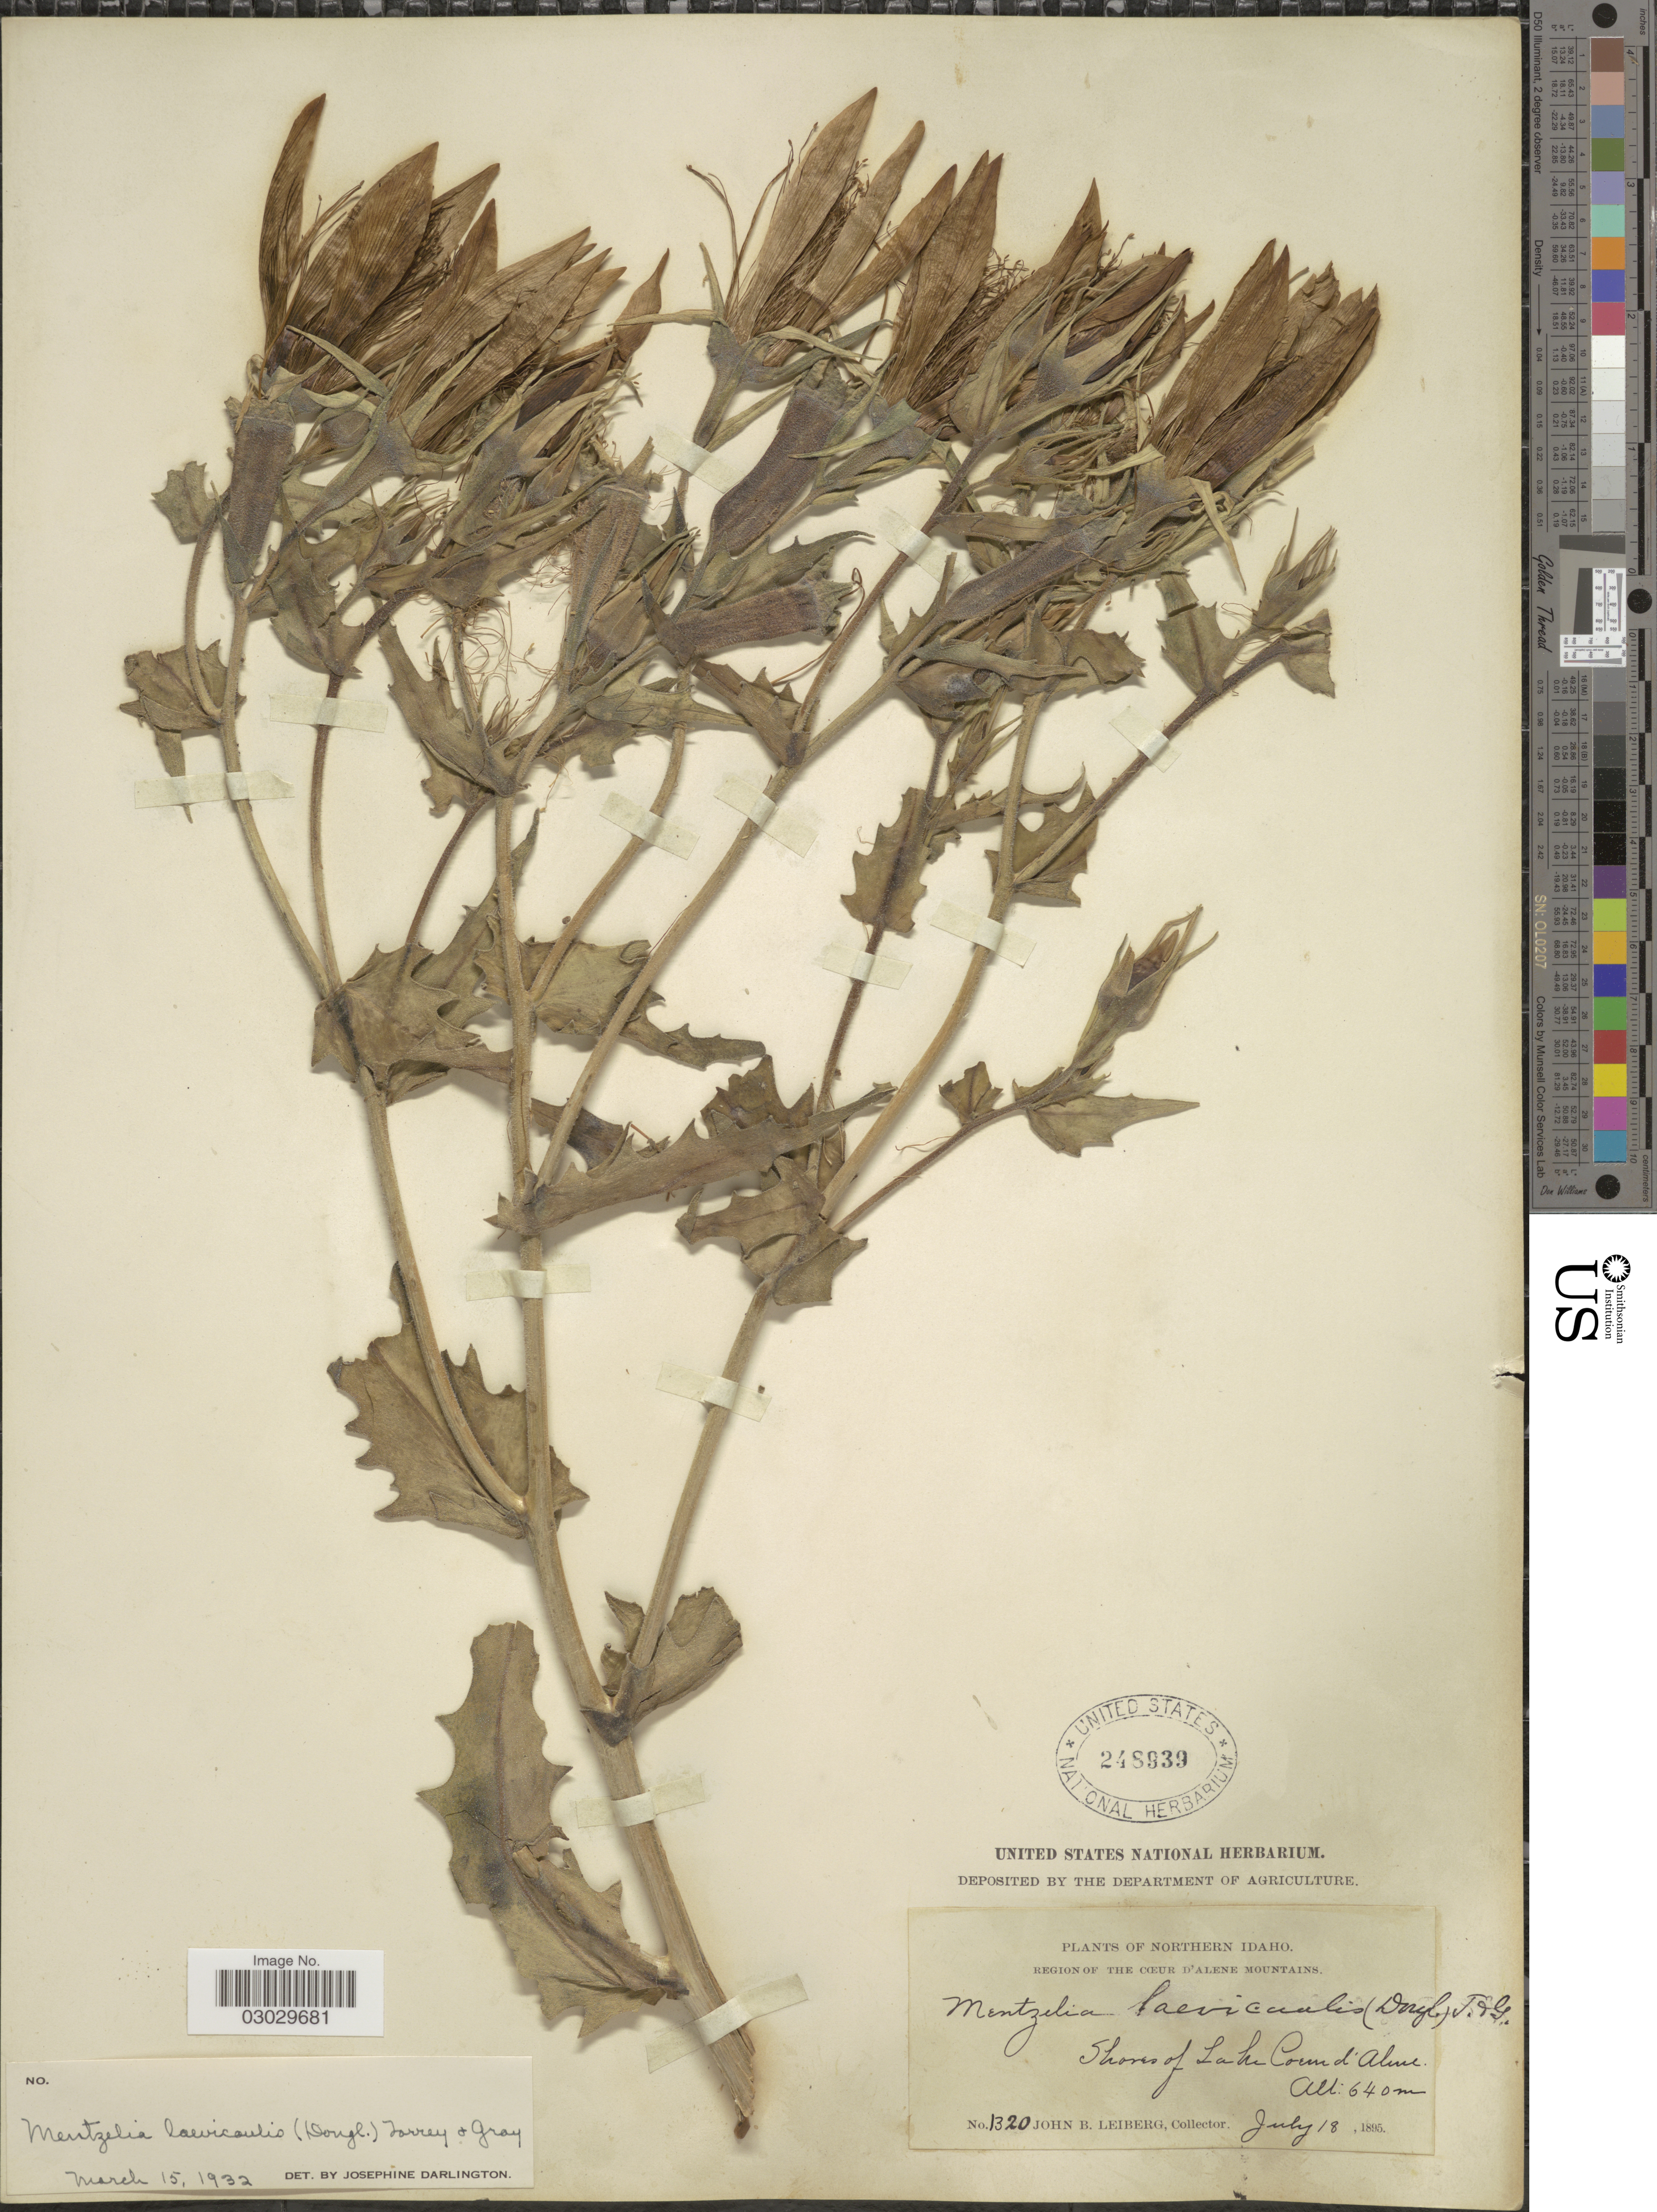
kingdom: Plantae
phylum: Tracheophyta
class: Magnoliopsida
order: Cornales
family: Loasaceae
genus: Mentzelia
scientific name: Mentzelia laevicaulis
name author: (Douglas ex Hook.) Torr. & A. Gray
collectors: J. B. Leiberg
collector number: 1320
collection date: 1895-07-18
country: United States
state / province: Idaho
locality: Northern Idaho, Region of the Coeur d'Alene Mountains. Shores of Lake Coeur d'Alene.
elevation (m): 640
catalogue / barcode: US 248939